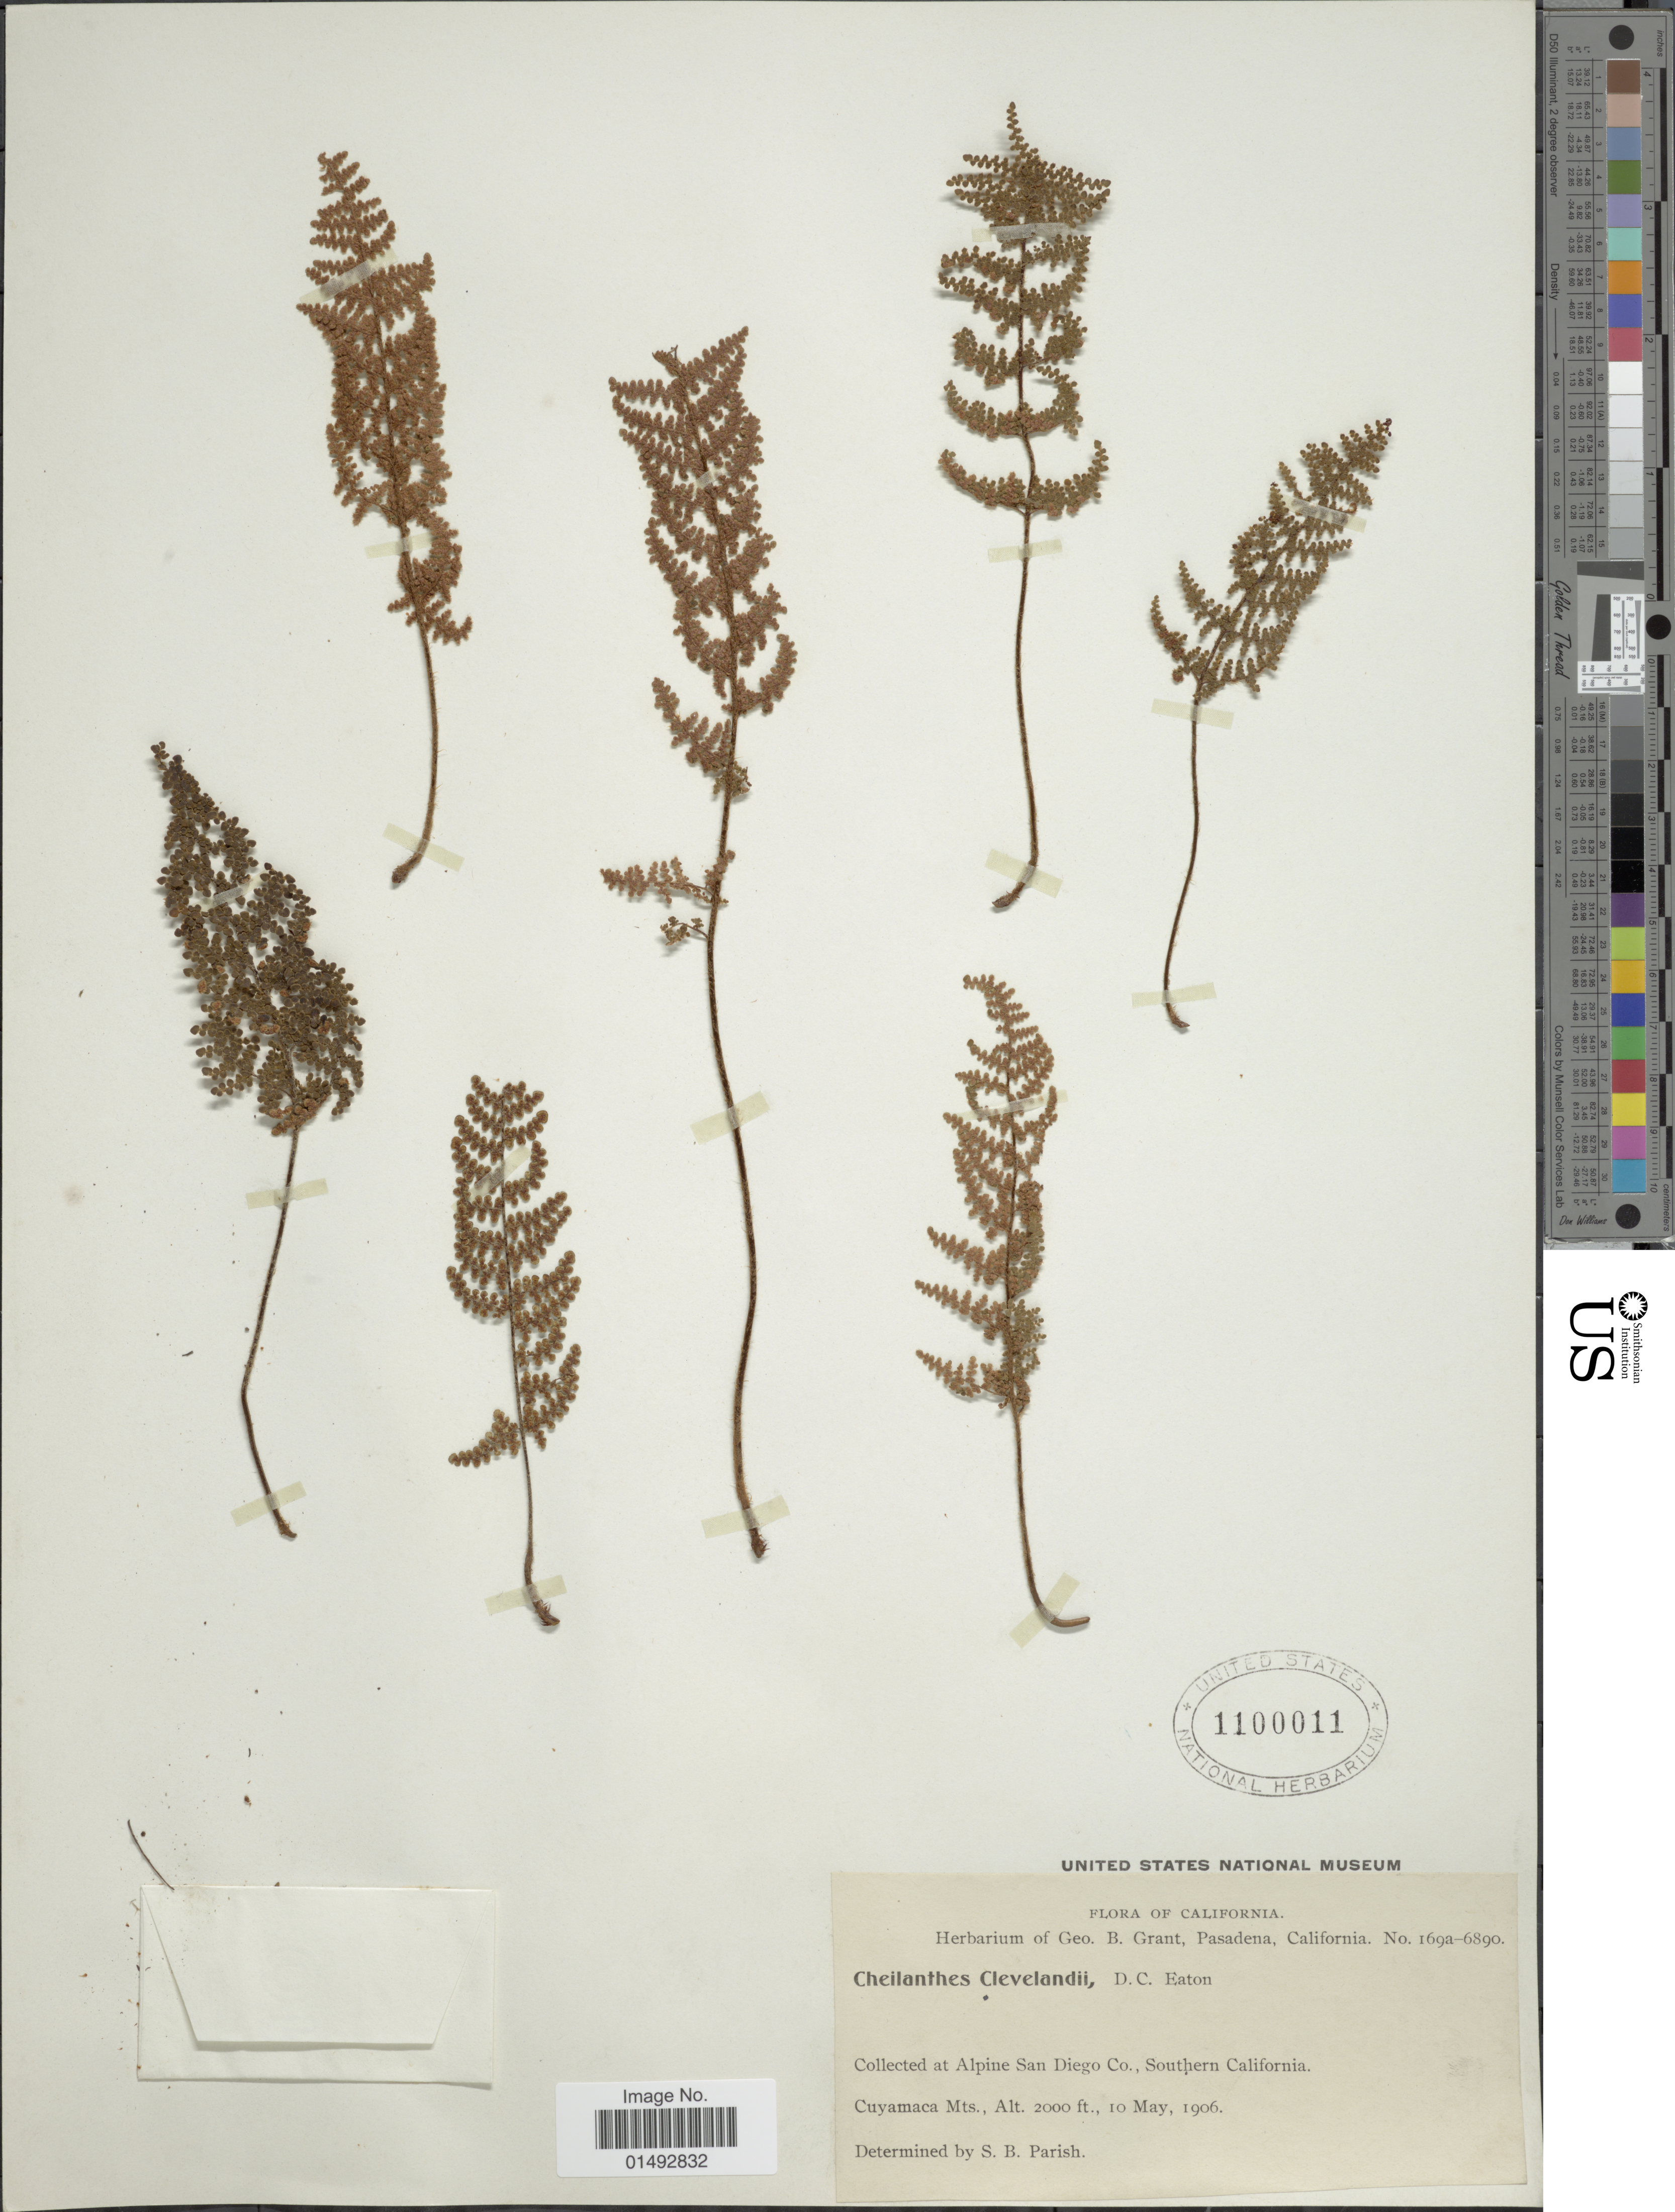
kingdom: Plantae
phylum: Tracheophyta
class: Polypodiopsida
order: Polypodiales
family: Pteridaceae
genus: Myriopteris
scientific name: Myriopteris clevelandii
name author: (D.C. Eaton) Grusz & Windham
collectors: ex herb. G. B. Grant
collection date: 1906-05-10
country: United States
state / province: California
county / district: San Diego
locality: At Alpine San Diego Co., Southern California. Cuyamaca Mts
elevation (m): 610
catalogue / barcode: US 1100011